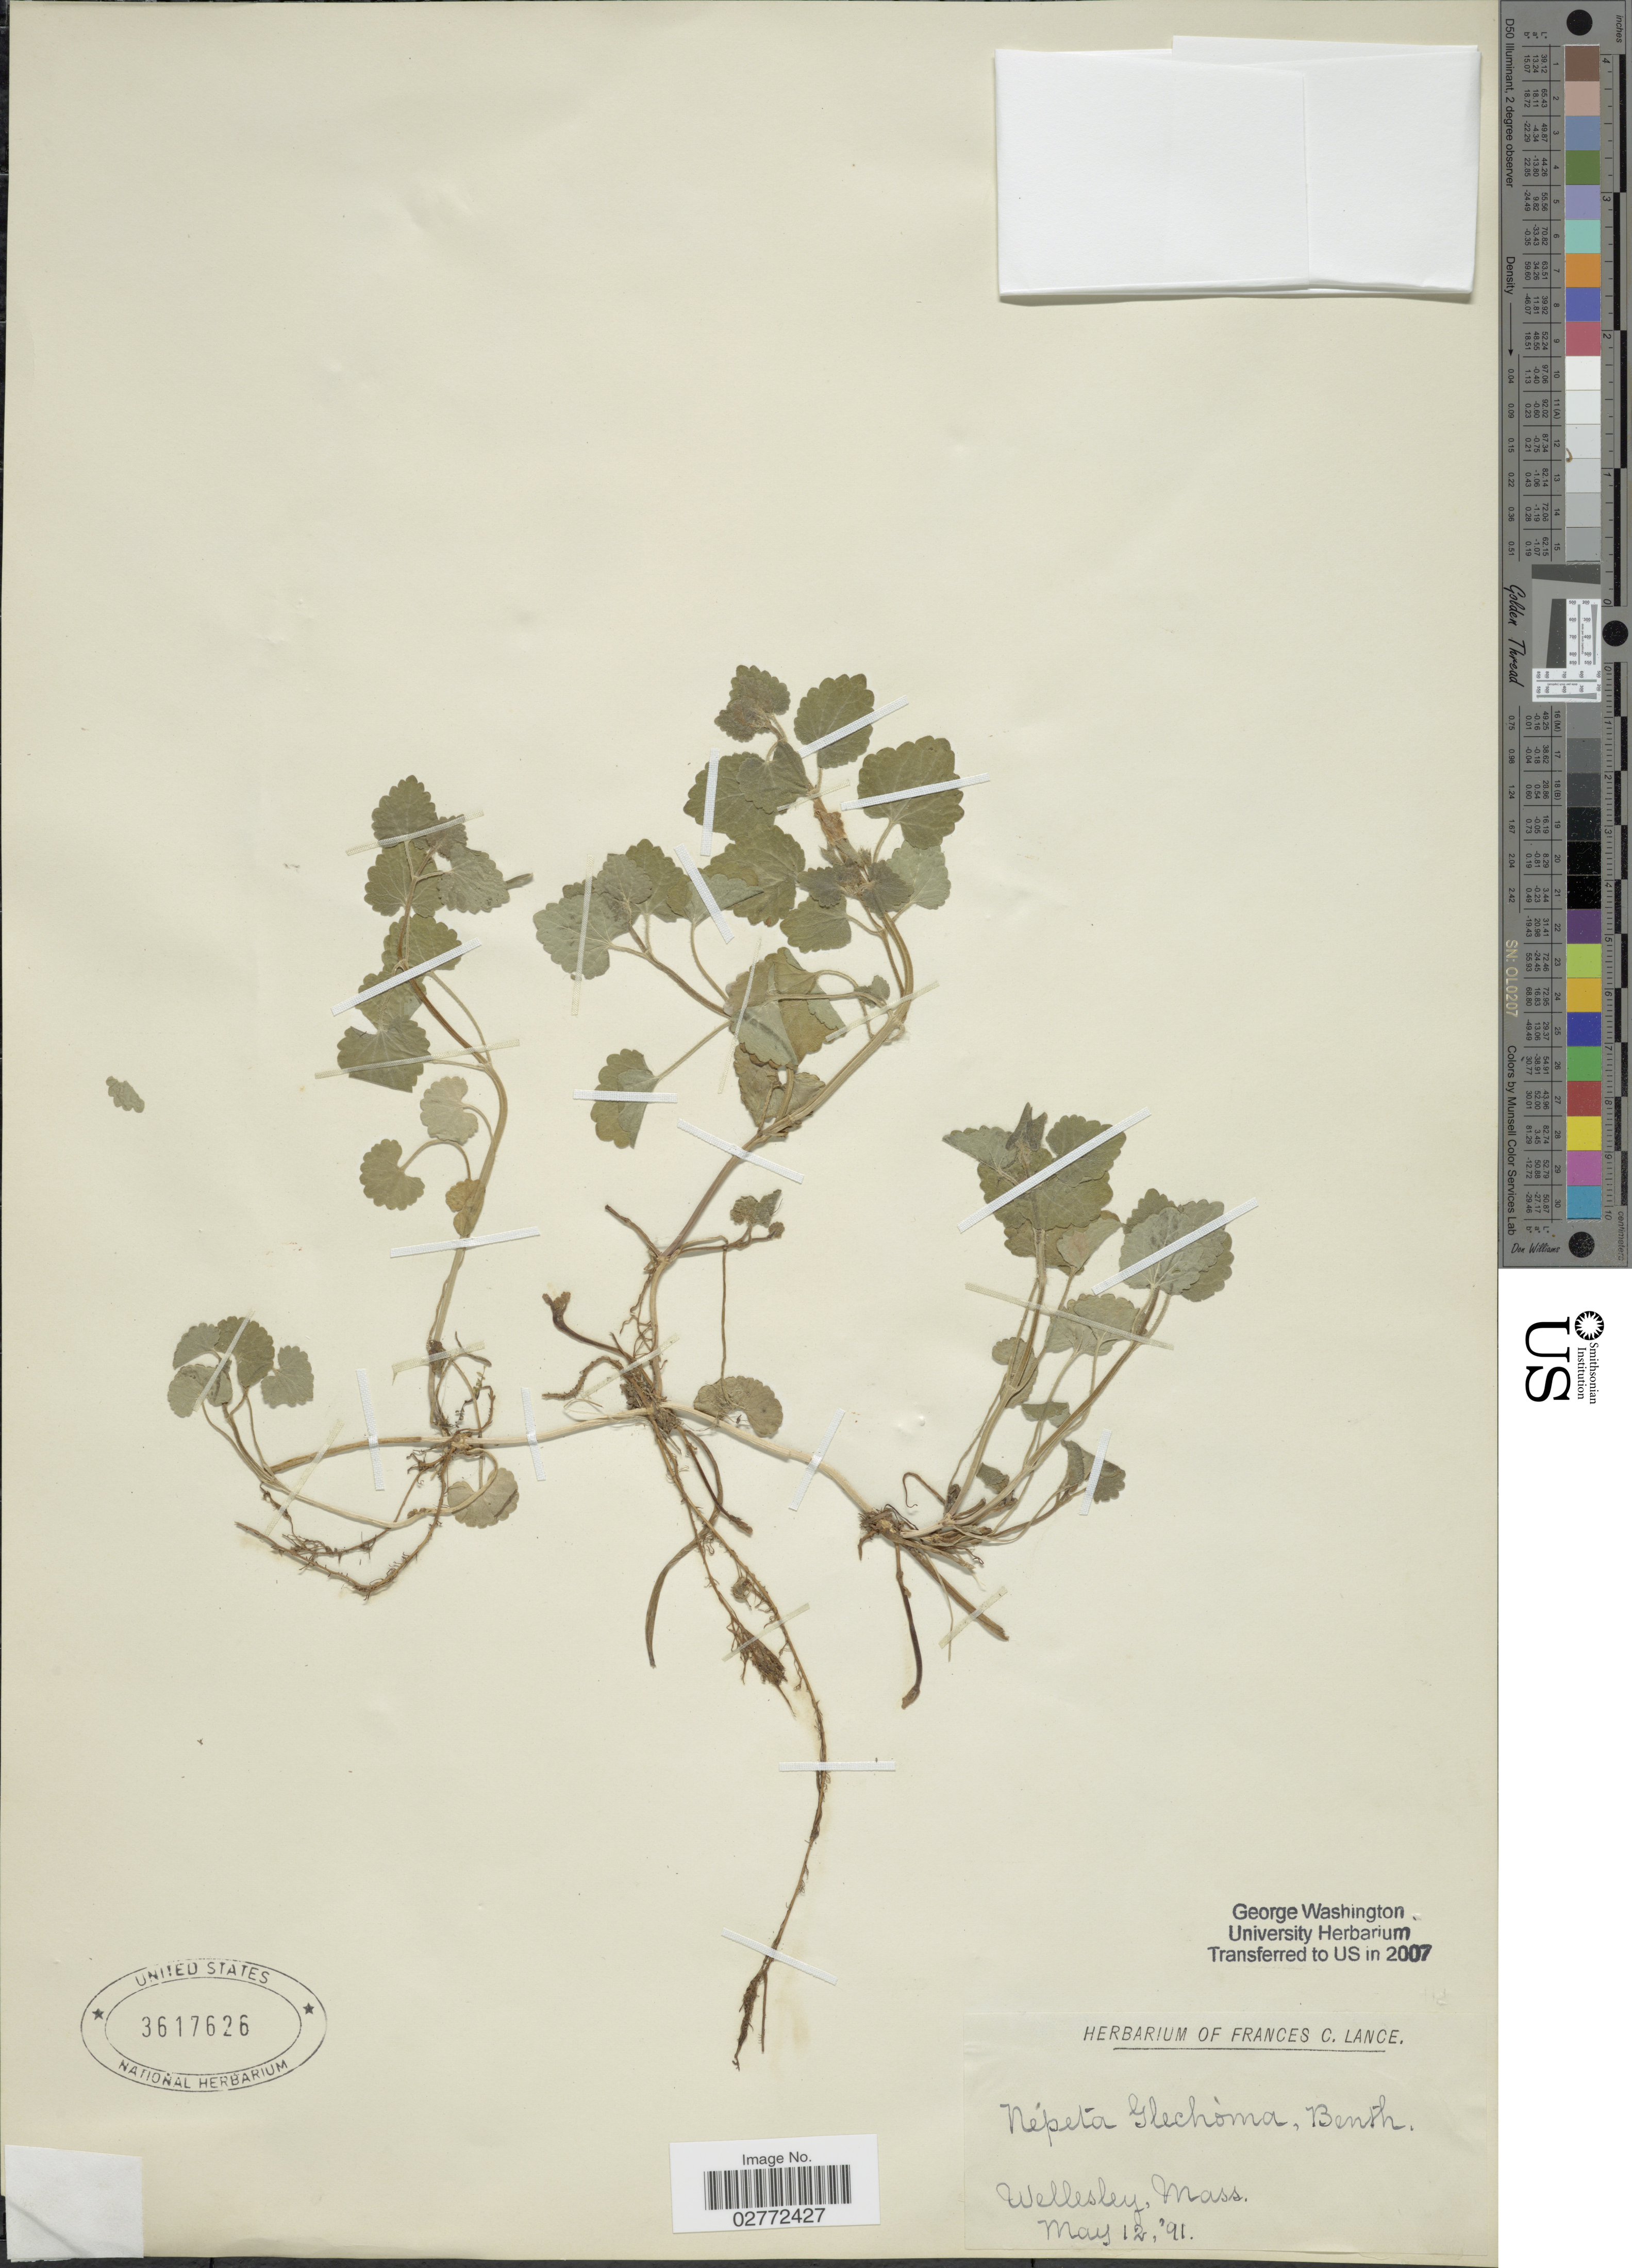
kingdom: Plantae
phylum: Tracheophyta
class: Magnoliopsida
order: Lamiales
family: Lamiaceae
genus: Glechoma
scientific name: Glechoma hederacea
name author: L.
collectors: ex herb. Frances C. Lance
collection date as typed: Transcribed d/m/y: 12/5/91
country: United States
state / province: Massachusetts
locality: Wellesley.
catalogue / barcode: US 3617626